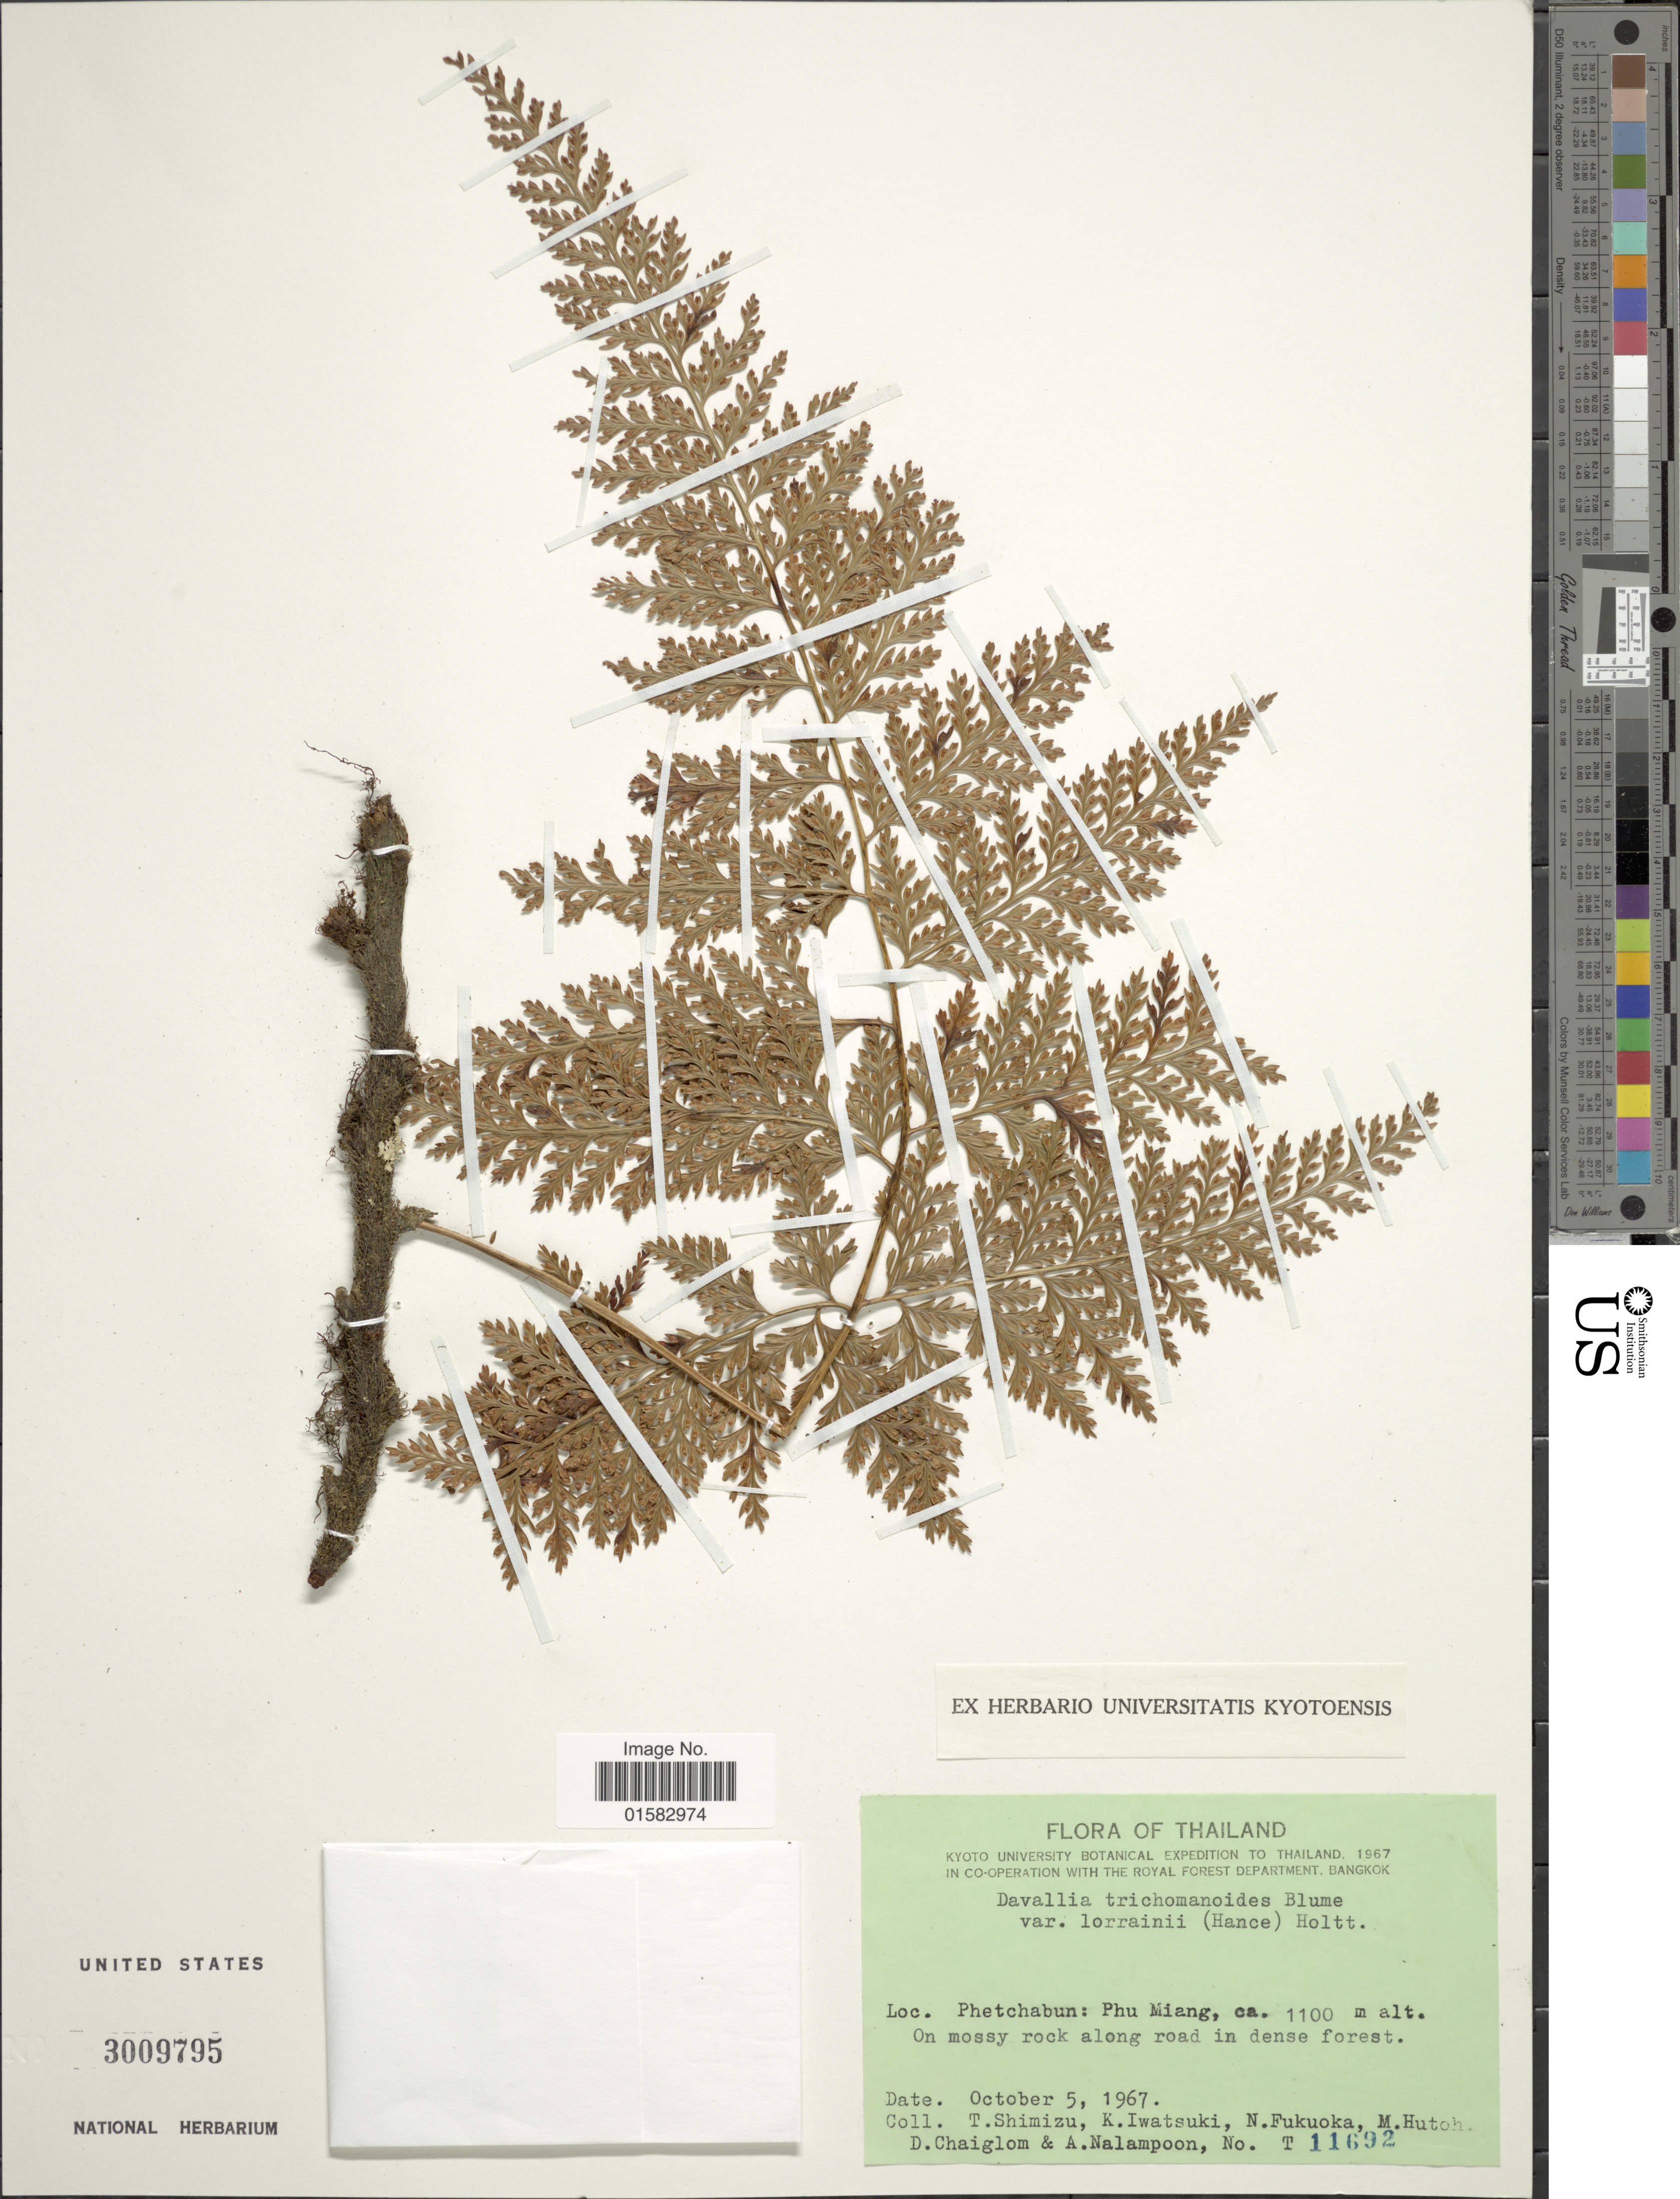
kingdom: Plantae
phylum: Tracheophyta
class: Polypodiopsida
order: Polypodiales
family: Davalliaceae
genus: Davallia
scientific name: Davallia trichomanoides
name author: Blume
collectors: T. Shimizu, K. Iwatsuki, N. Fukuoka, M. Hutoh & et al.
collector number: T11692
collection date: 1967-10-05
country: Thailand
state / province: Phetchabun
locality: Phu Miang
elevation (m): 1100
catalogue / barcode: US 3009795